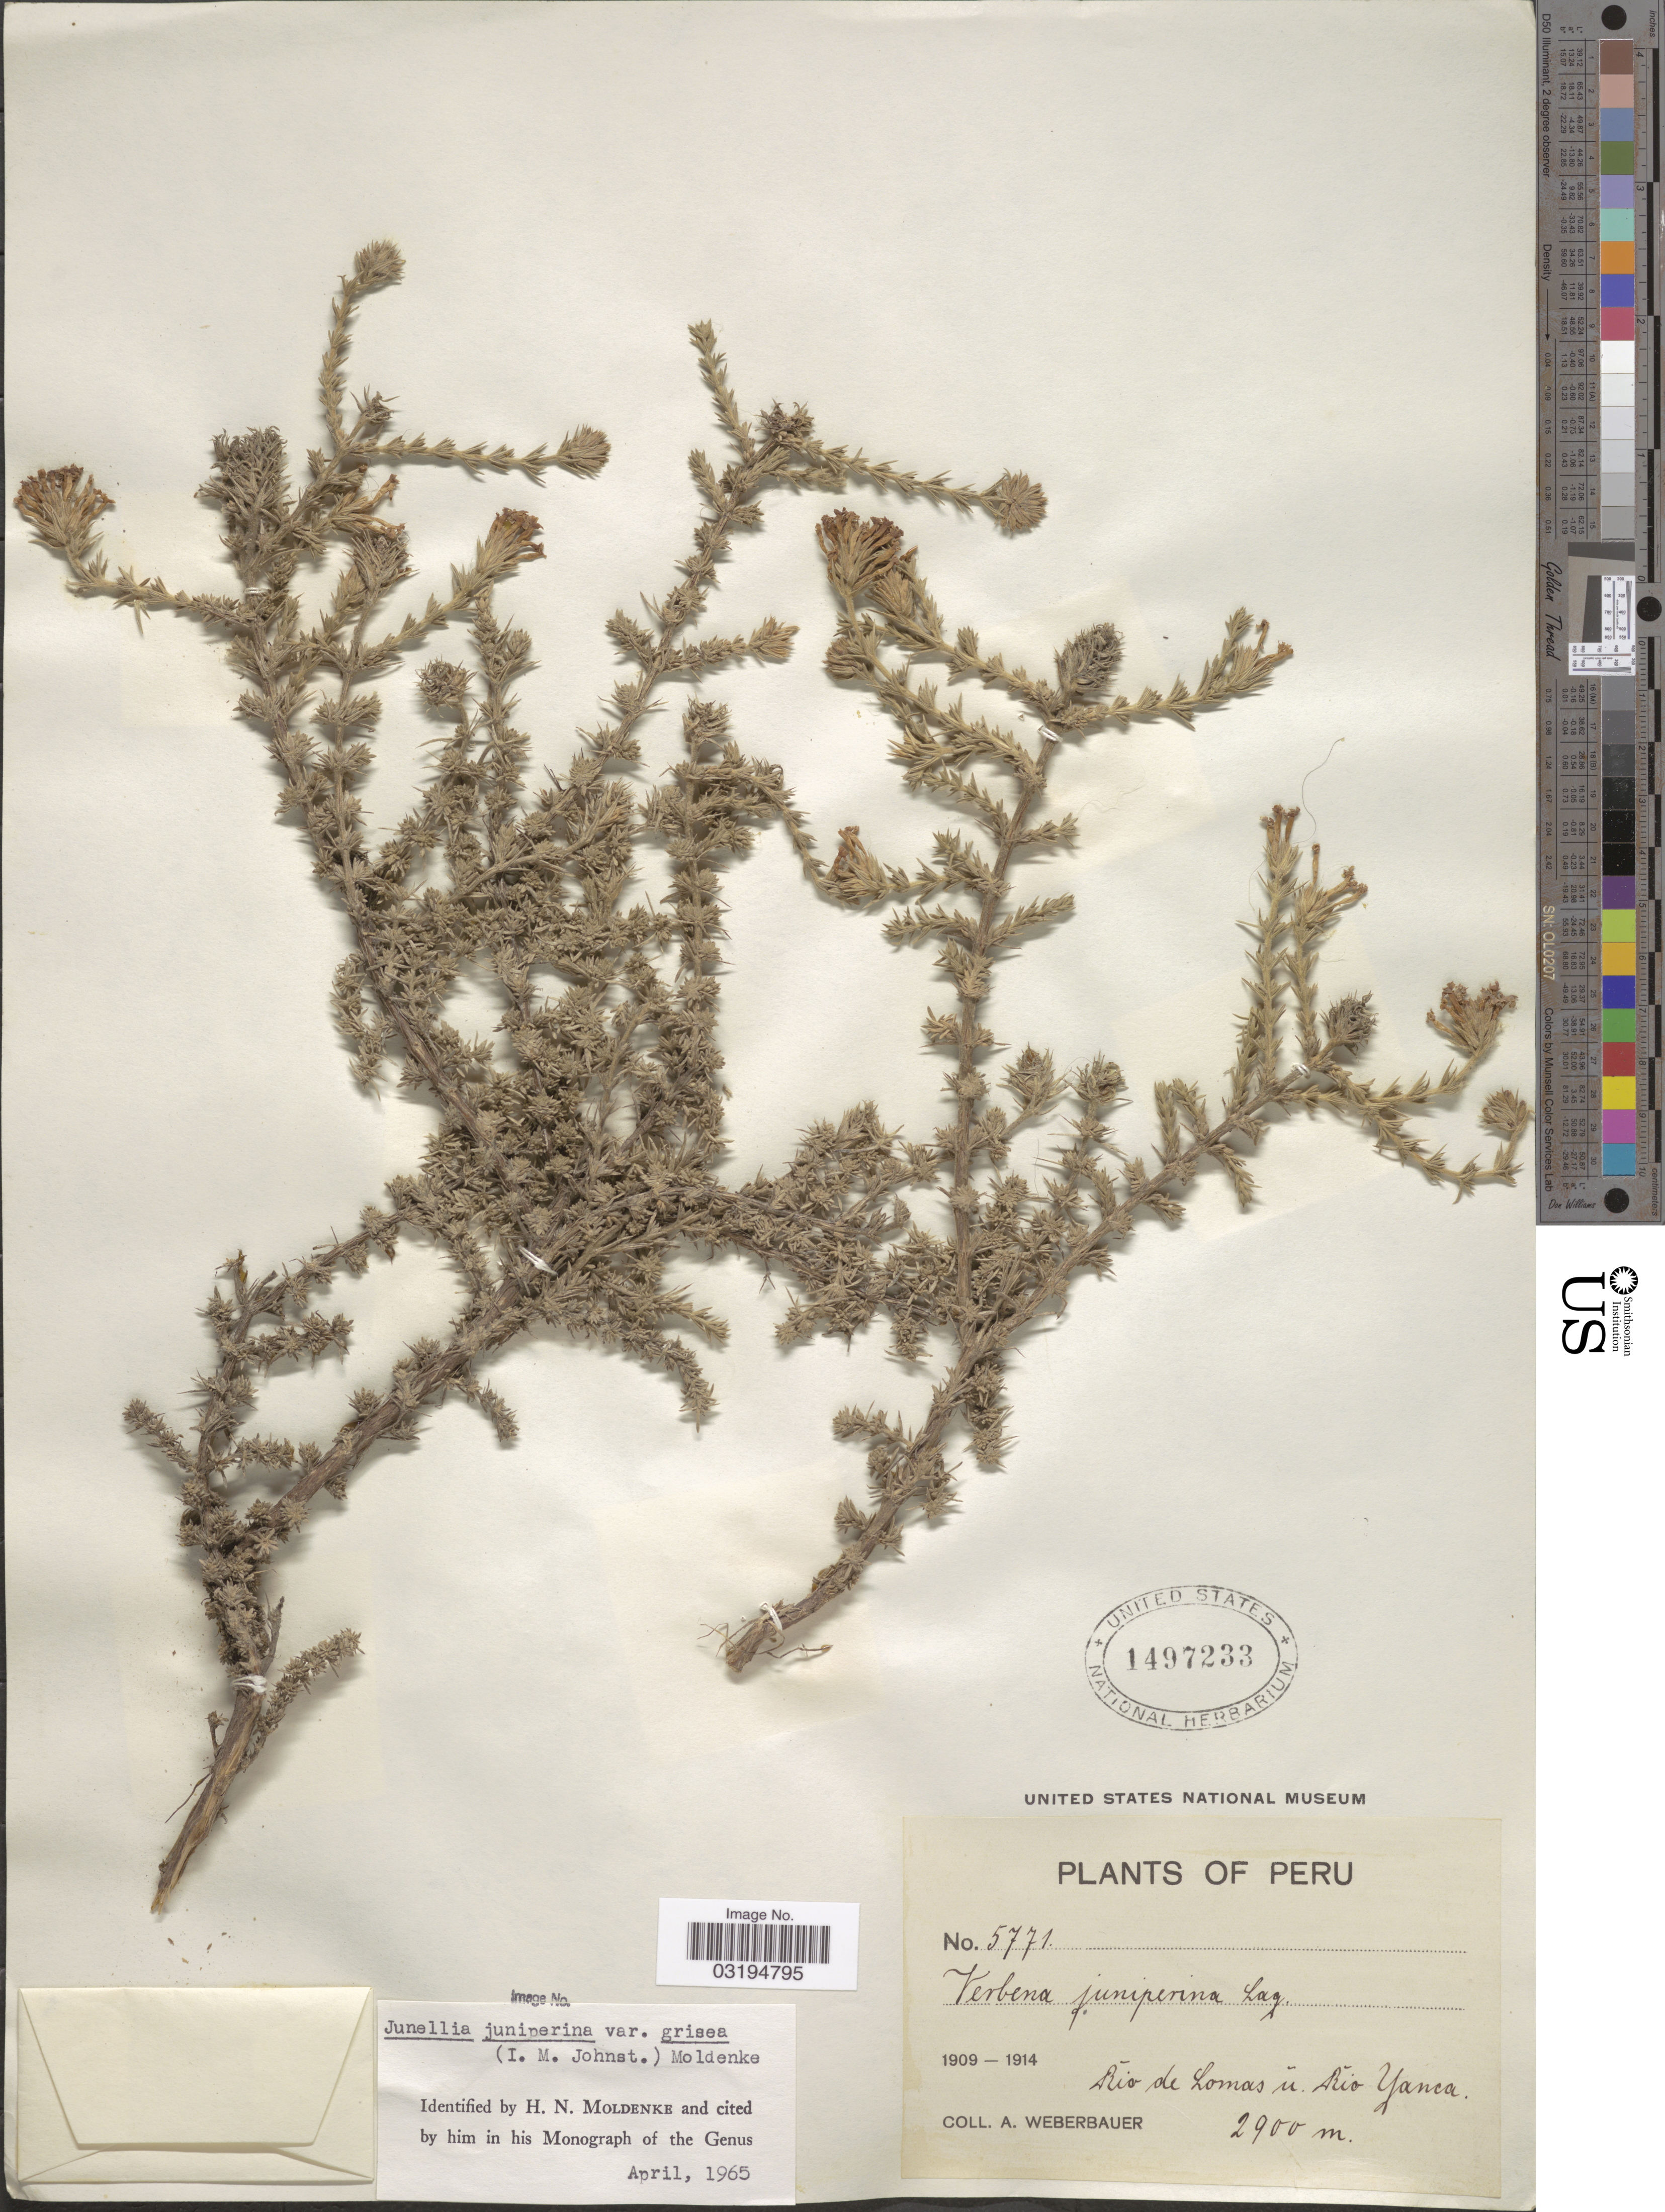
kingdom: Plantae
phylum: Tracheophyta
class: Magnoliopsida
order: Lamiales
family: Verbenaceae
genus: Junellia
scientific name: Junellia juniperina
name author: (Lag.) Moldenke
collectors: A. Weberbauer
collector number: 5771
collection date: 1909/1914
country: Peru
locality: Río de Lomas ú. Río Yauca.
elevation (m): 2900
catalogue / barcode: US 1497233